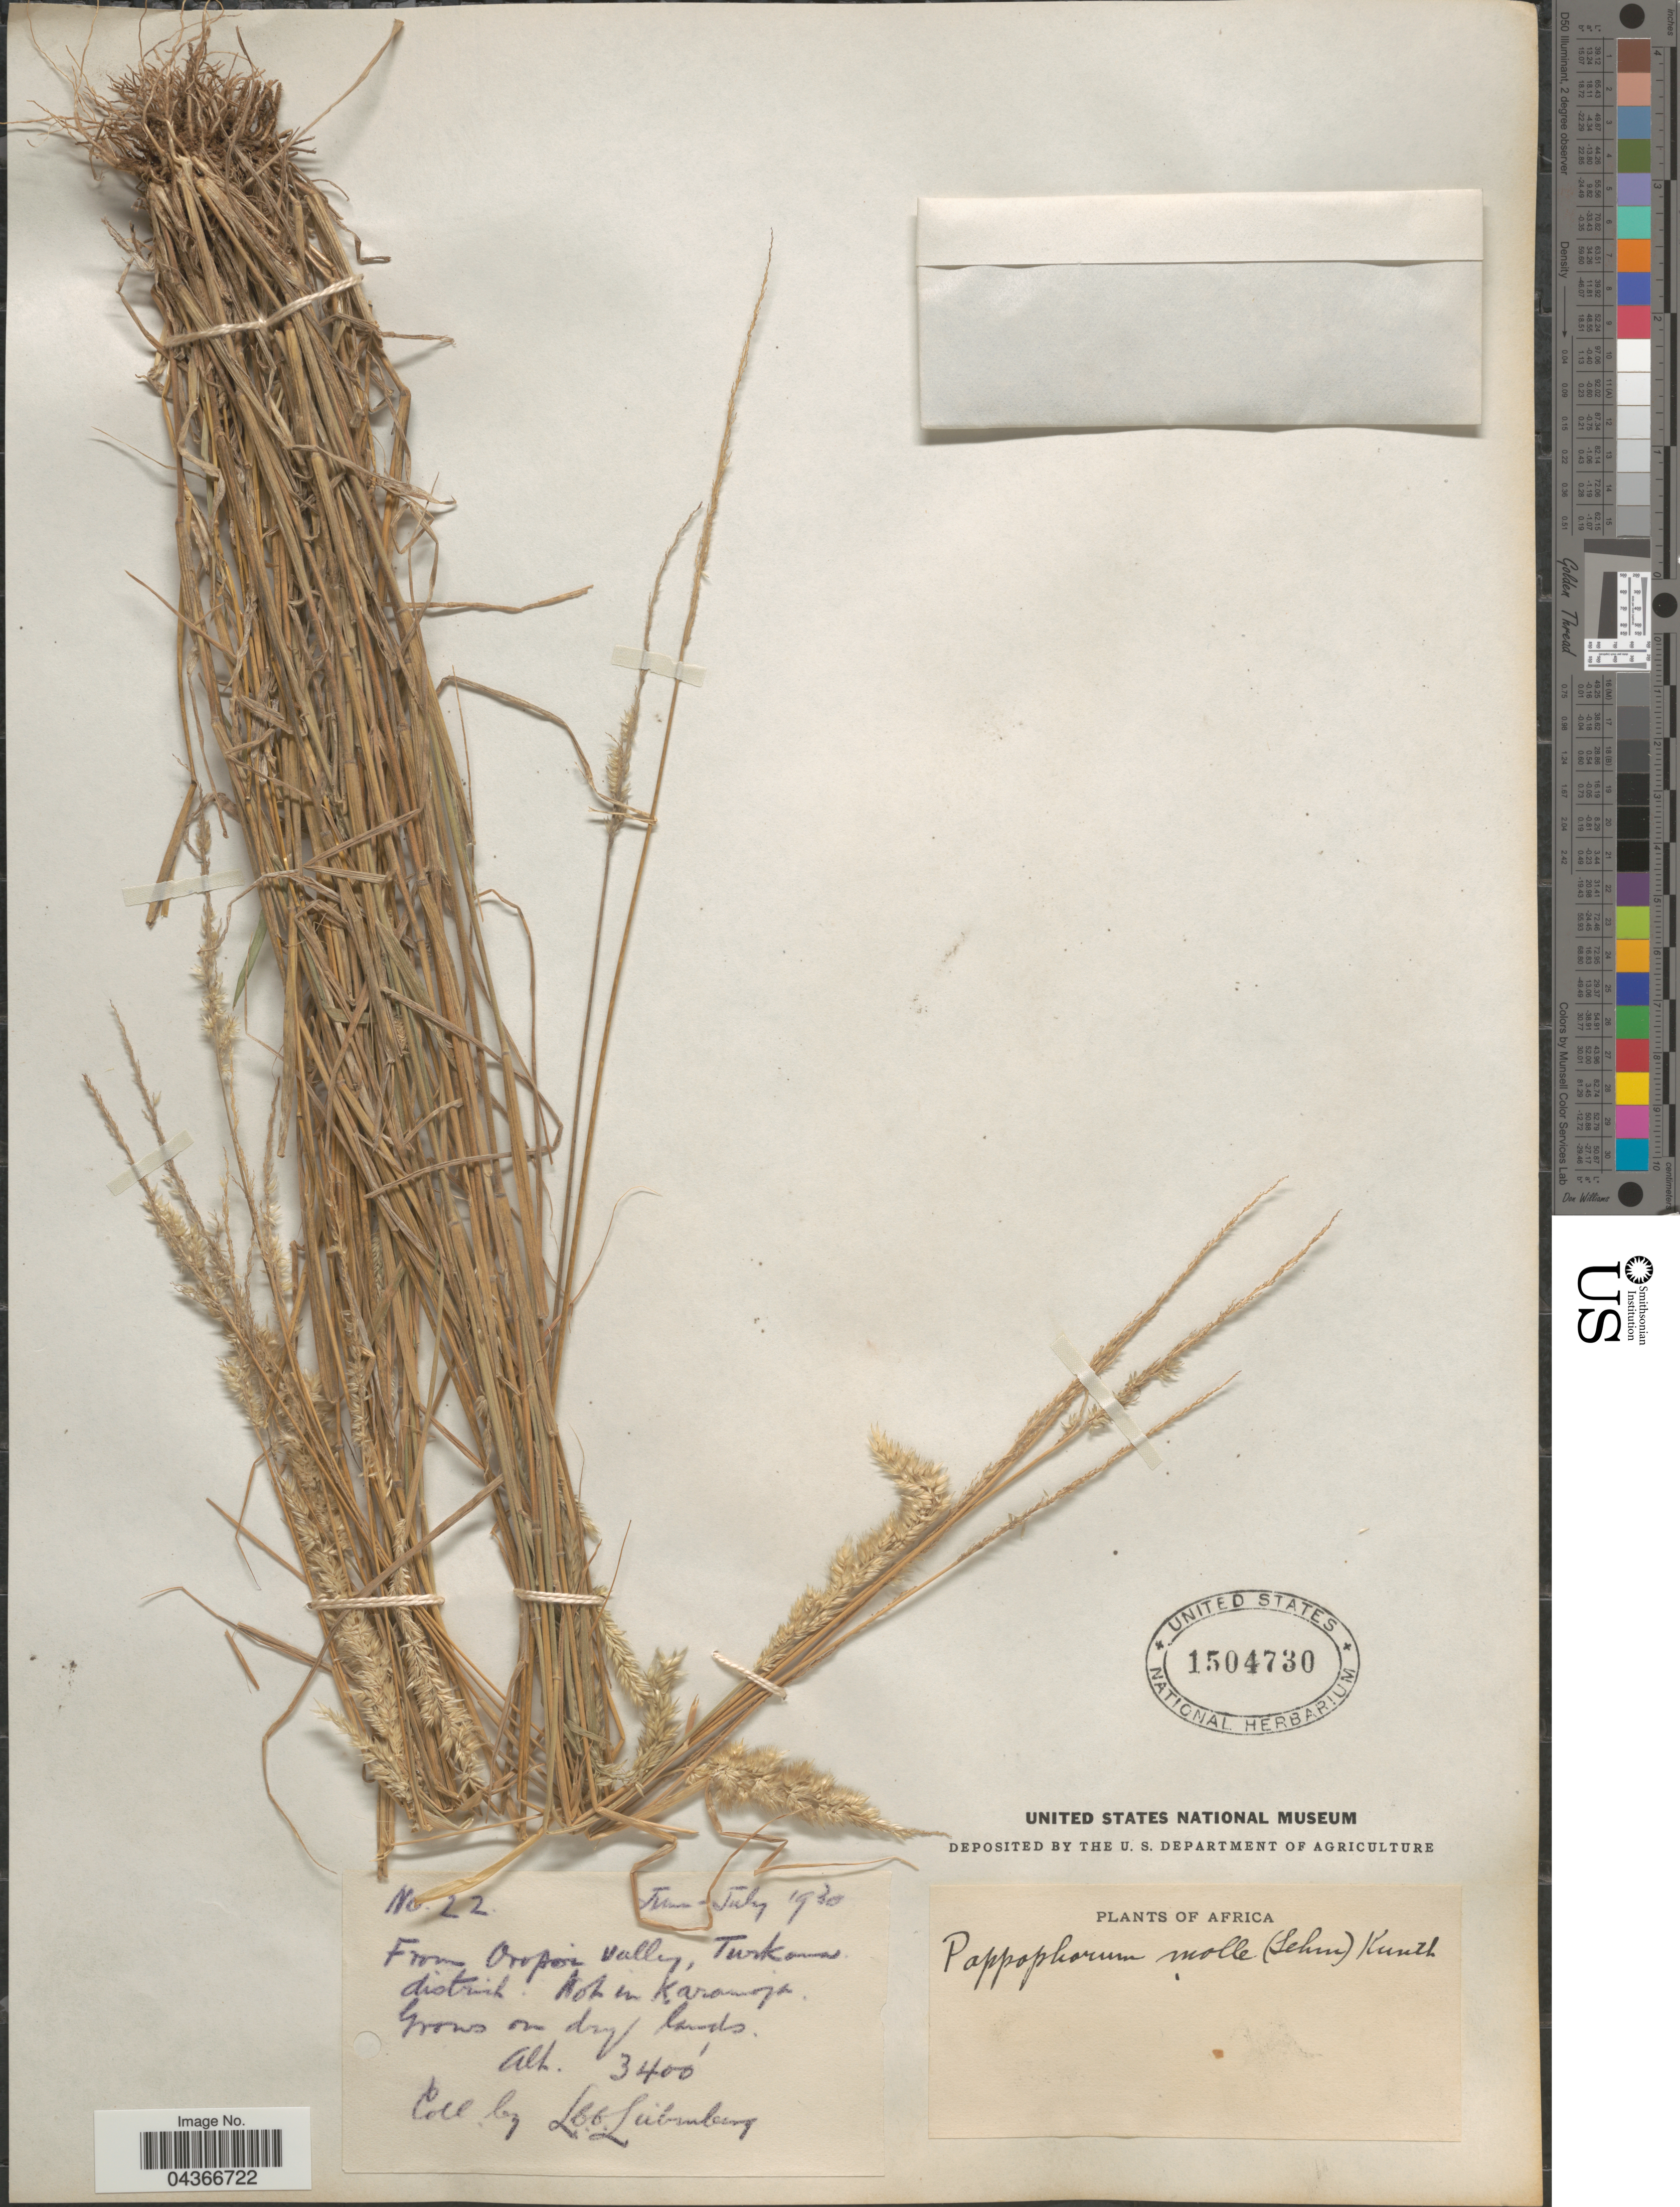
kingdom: Plantae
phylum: Tracheophyta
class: Liliopsida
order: Poales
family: Poaceae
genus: Enneapogon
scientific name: Enneapogon cenchroides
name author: (Licht. ex Roem. & Schult.) C.E. Hubb.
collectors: L. Liebenberg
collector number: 22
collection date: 1930-06/1930-07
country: Kenya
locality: Africa. From Oropoi Valley, Turkana district.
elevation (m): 1036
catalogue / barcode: US 1504730